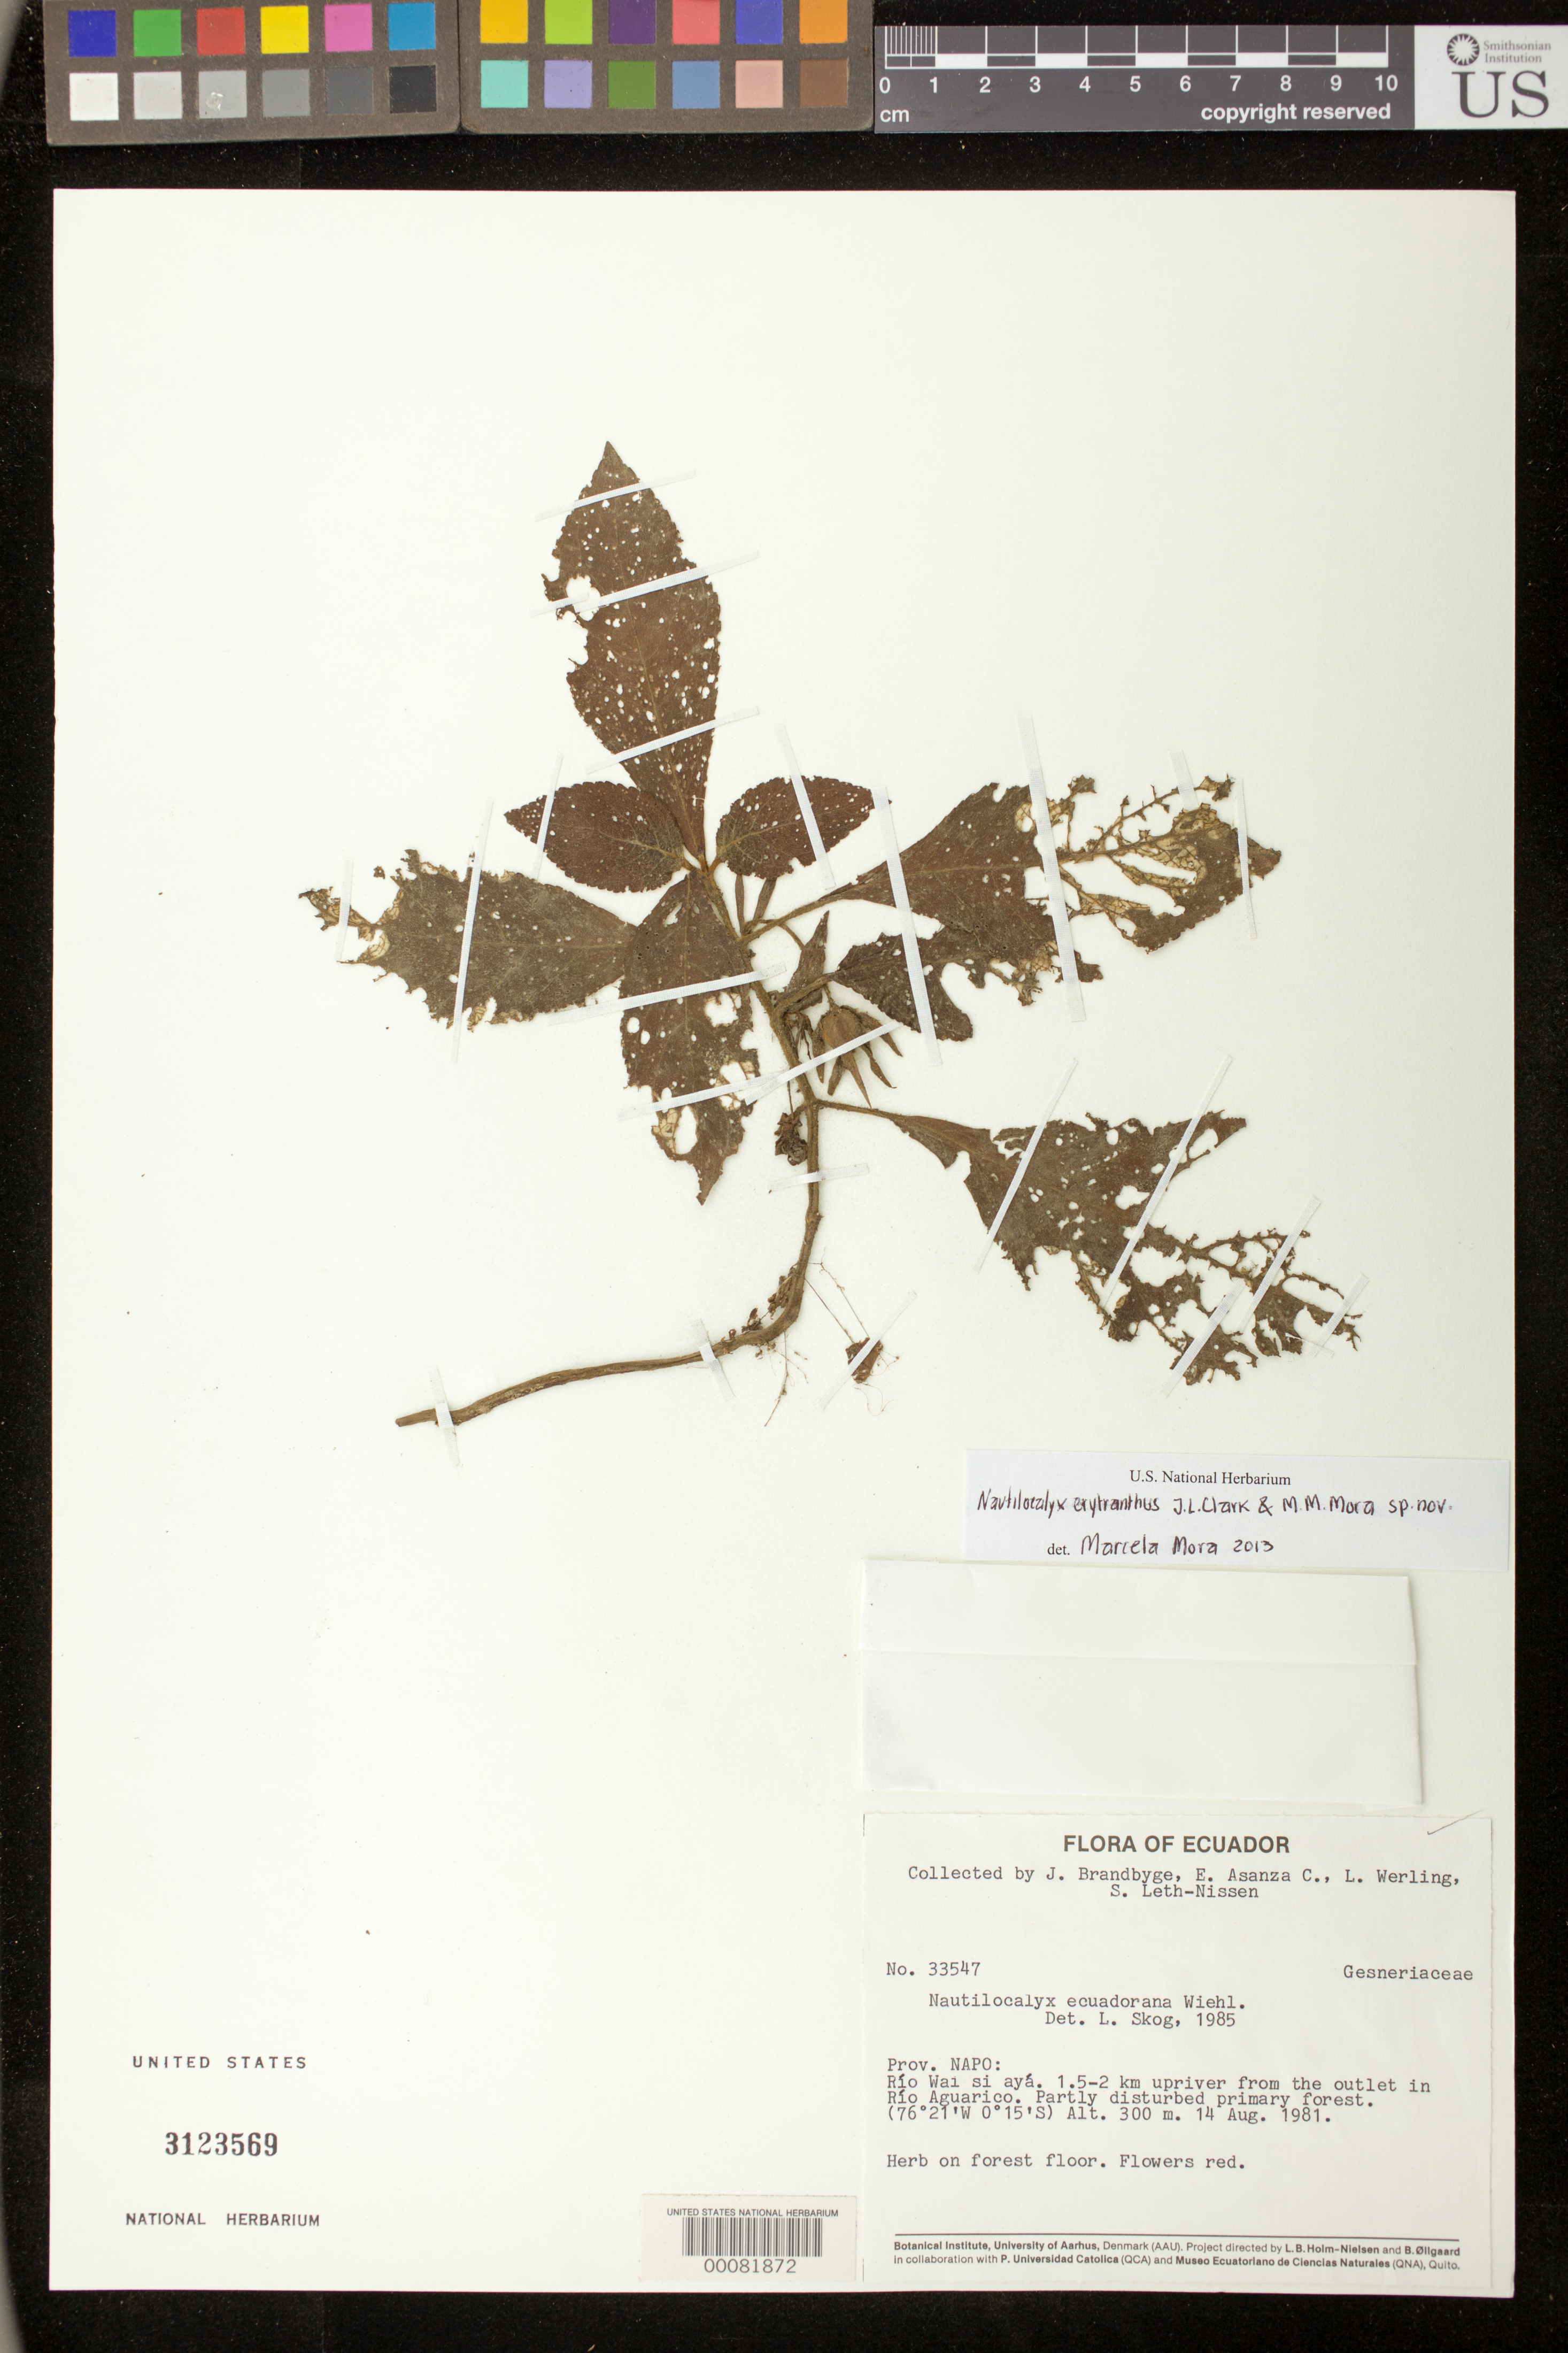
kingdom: Plantae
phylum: Tracheophyta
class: Magnoliopsida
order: Lamiales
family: Gesneriaceae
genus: Nautilocalyx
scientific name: Nautilocalyx erytranthus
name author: J.L. Clark & M.M. Mora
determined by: Mora, M. Marcela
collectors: J. Brandbyge, E. Asanza C., L. Werling & S. Leth-Nissen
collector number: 33547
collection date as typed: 14 Aug 1981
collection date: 1981-08-14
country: Ecuador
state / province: Napo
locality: Rio Wai Si Aya, 1.5-2 km upriver from the outlet in Rio Aguarico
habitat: Partly disturbed primary forest; on forest floor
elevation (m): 300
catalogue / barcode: US 3123569